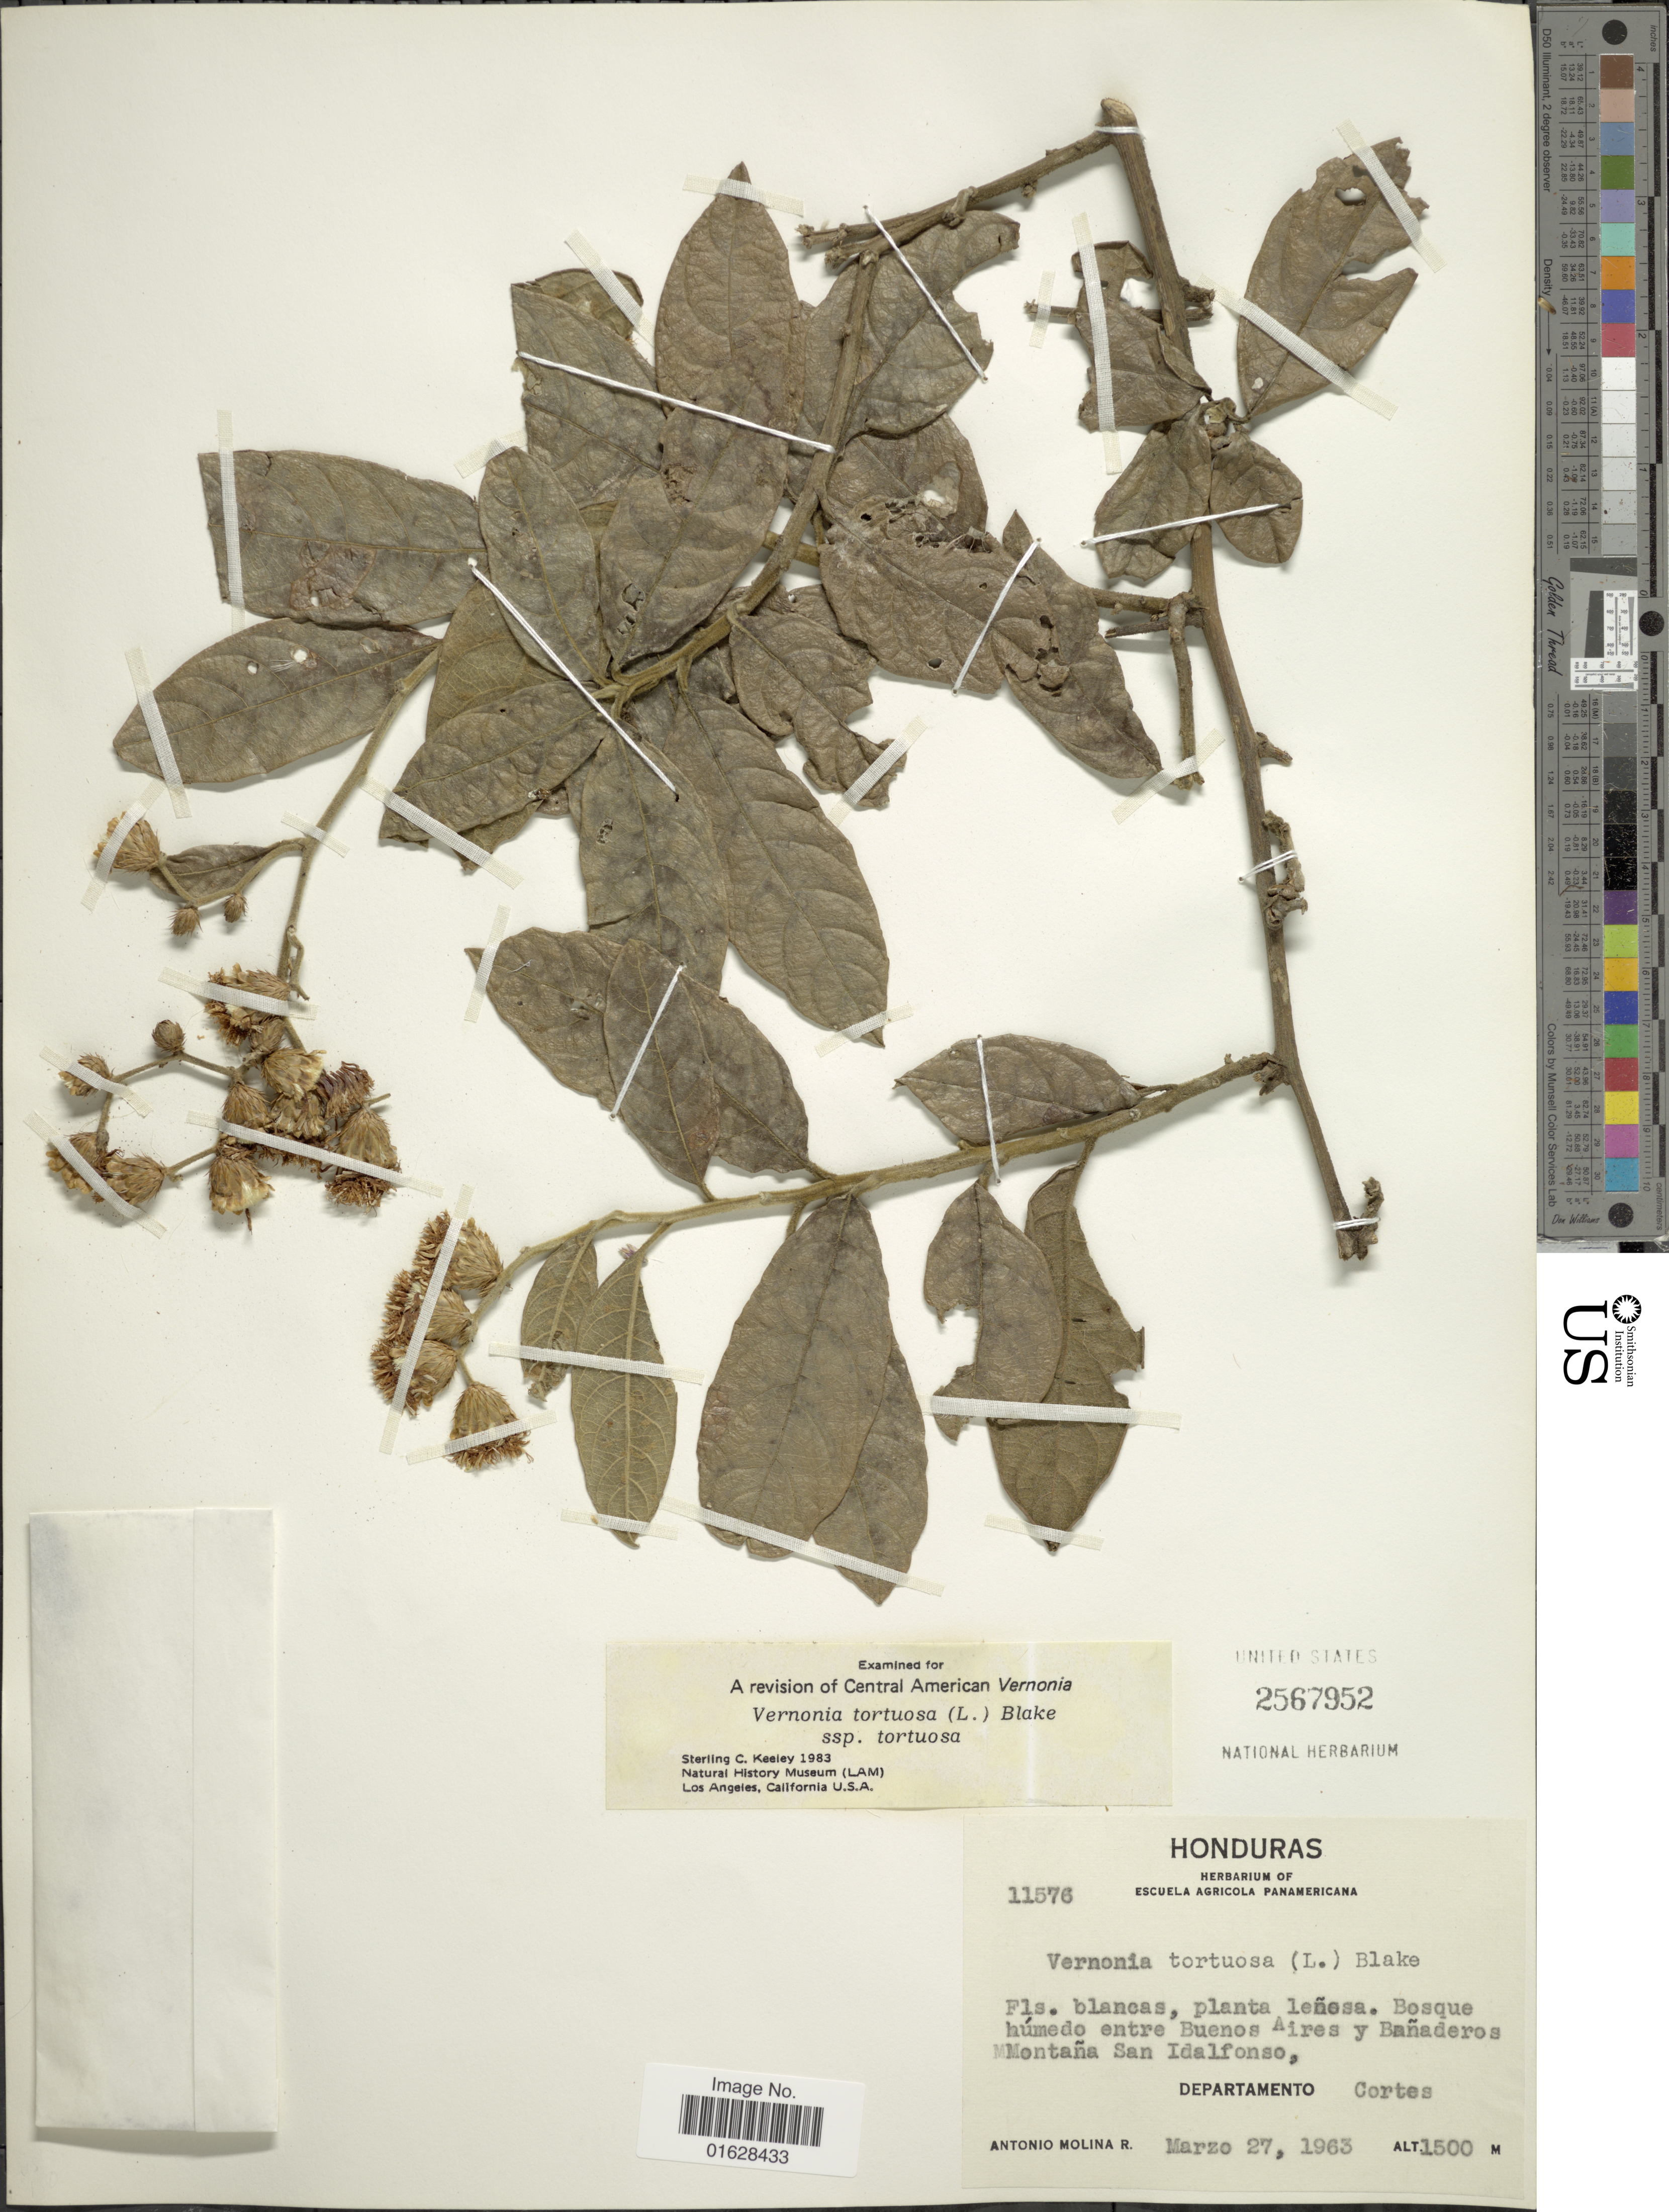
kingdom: Plantae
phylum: Tracheophyta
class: Magnoliopsida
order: Asterales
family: Asteraceae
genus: Lepidaploa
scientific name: Lepidaploa tortuosa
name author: (L.) H. Rob.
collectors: A. Molina R.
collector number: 11576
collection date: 1963-03-27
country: Honduras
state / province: Cortés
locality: Entre Buenos Aires y Banaderos Montana San Idalfonso, Departamento Cortes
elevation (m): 1500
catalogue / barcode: US 2567952